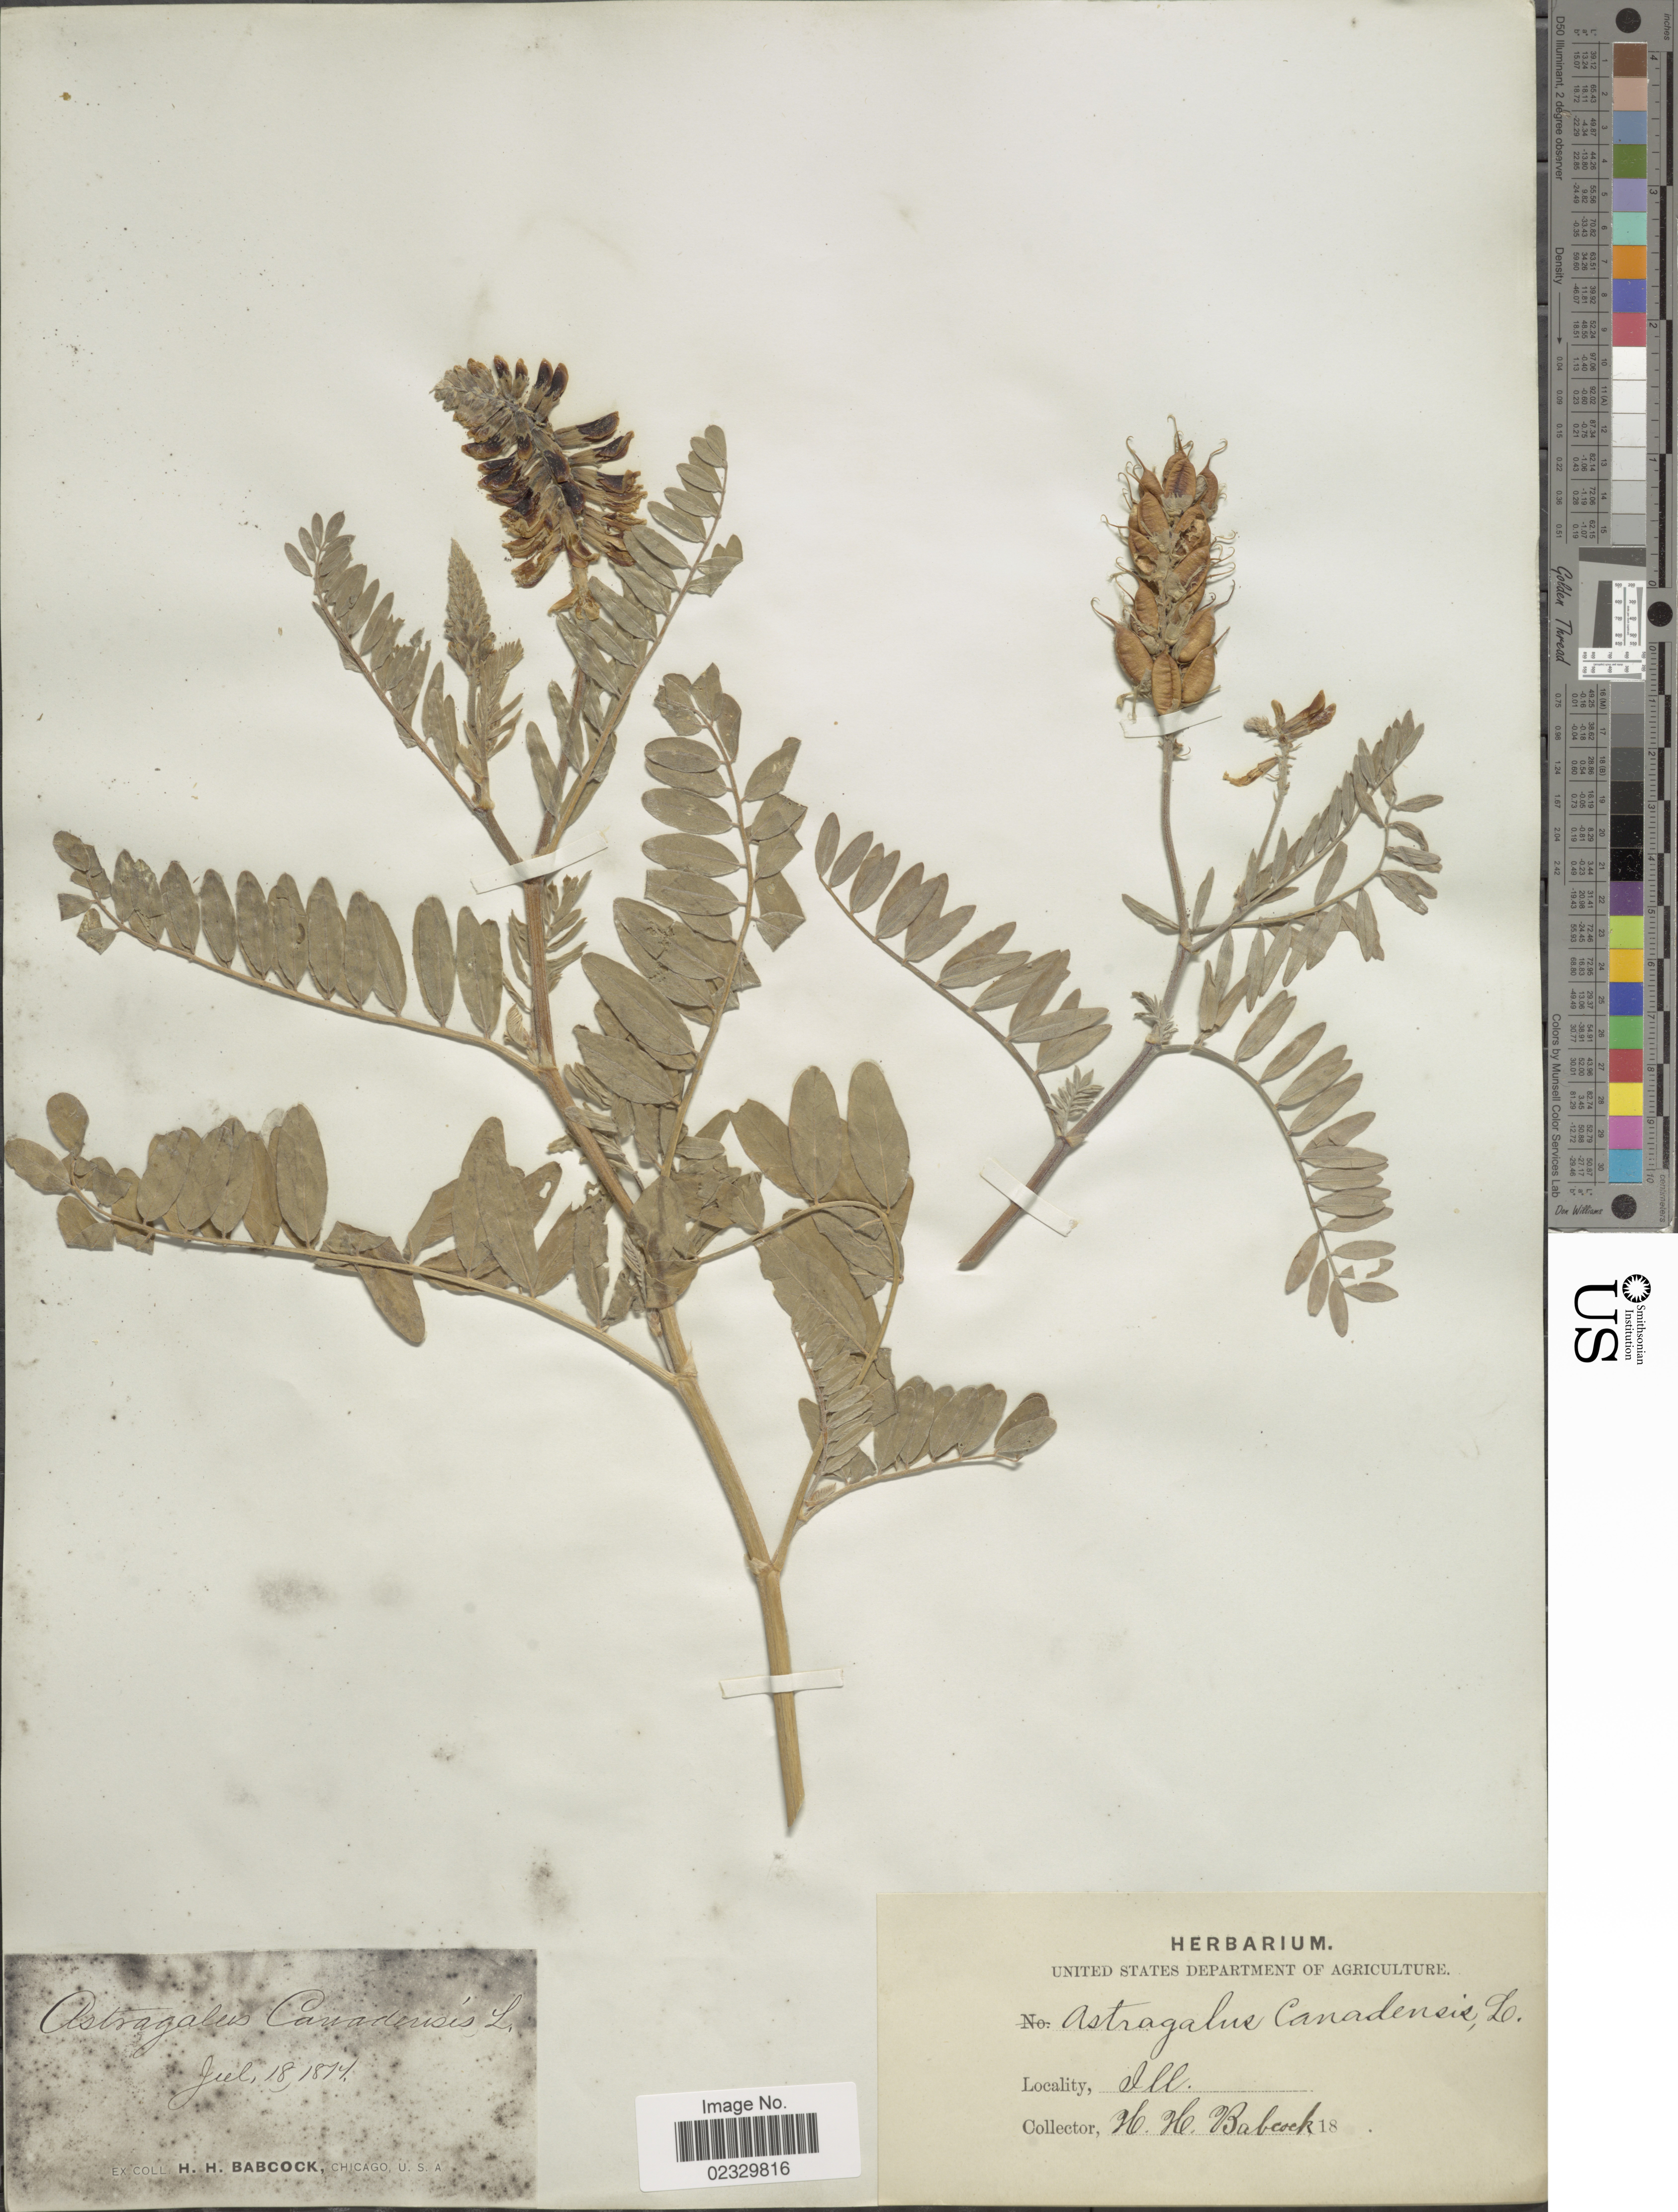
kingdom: Plantae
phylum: Tracheophyta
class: Magnoliopsida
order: Fabales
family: Fabaceae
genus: Astragalus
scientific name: Astragalus canadensis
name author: L.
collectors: H. Babcock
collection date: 1874-07-18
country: United States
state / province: Illinois